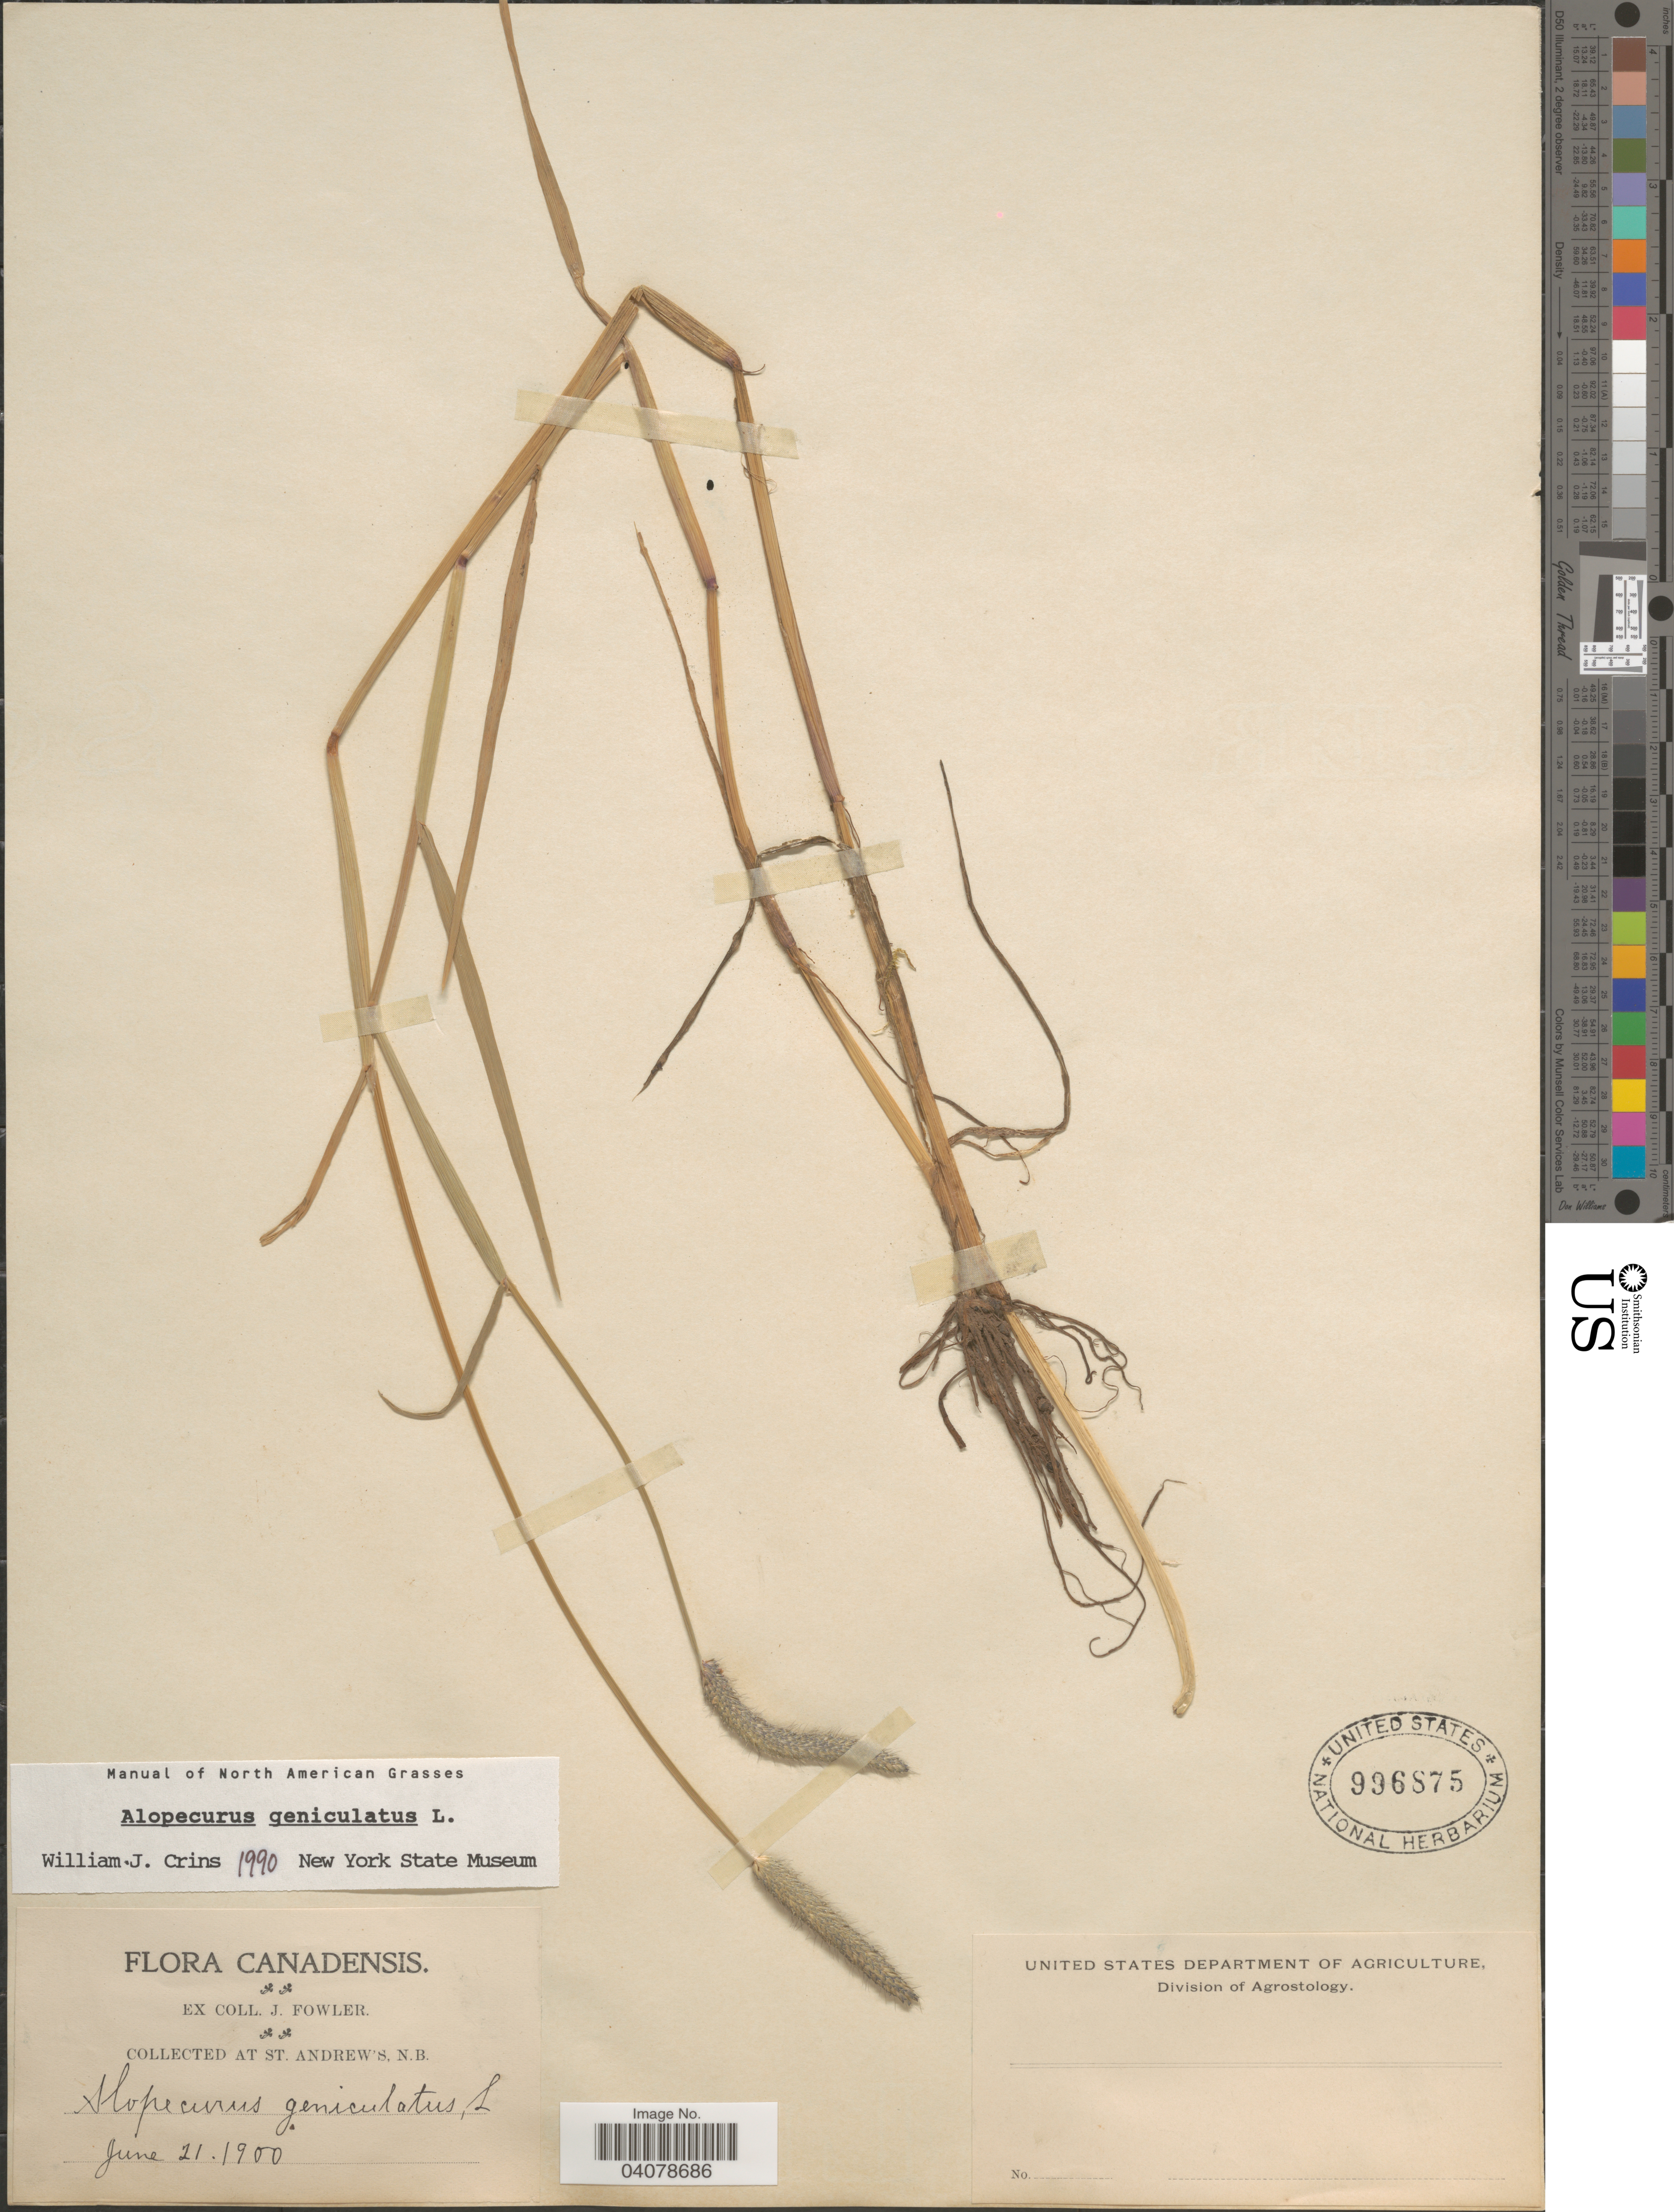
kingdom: Plantae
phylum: Tracheophyta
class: Liliopsida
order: Poales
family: Poaceae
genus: Alopecurus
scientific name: Alopecurus geniculatus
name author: L.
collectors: J. Fowler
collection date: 1900-06-21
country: Canada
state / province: New Brunswick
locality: At St. Andrew's.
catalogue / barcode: US 996875